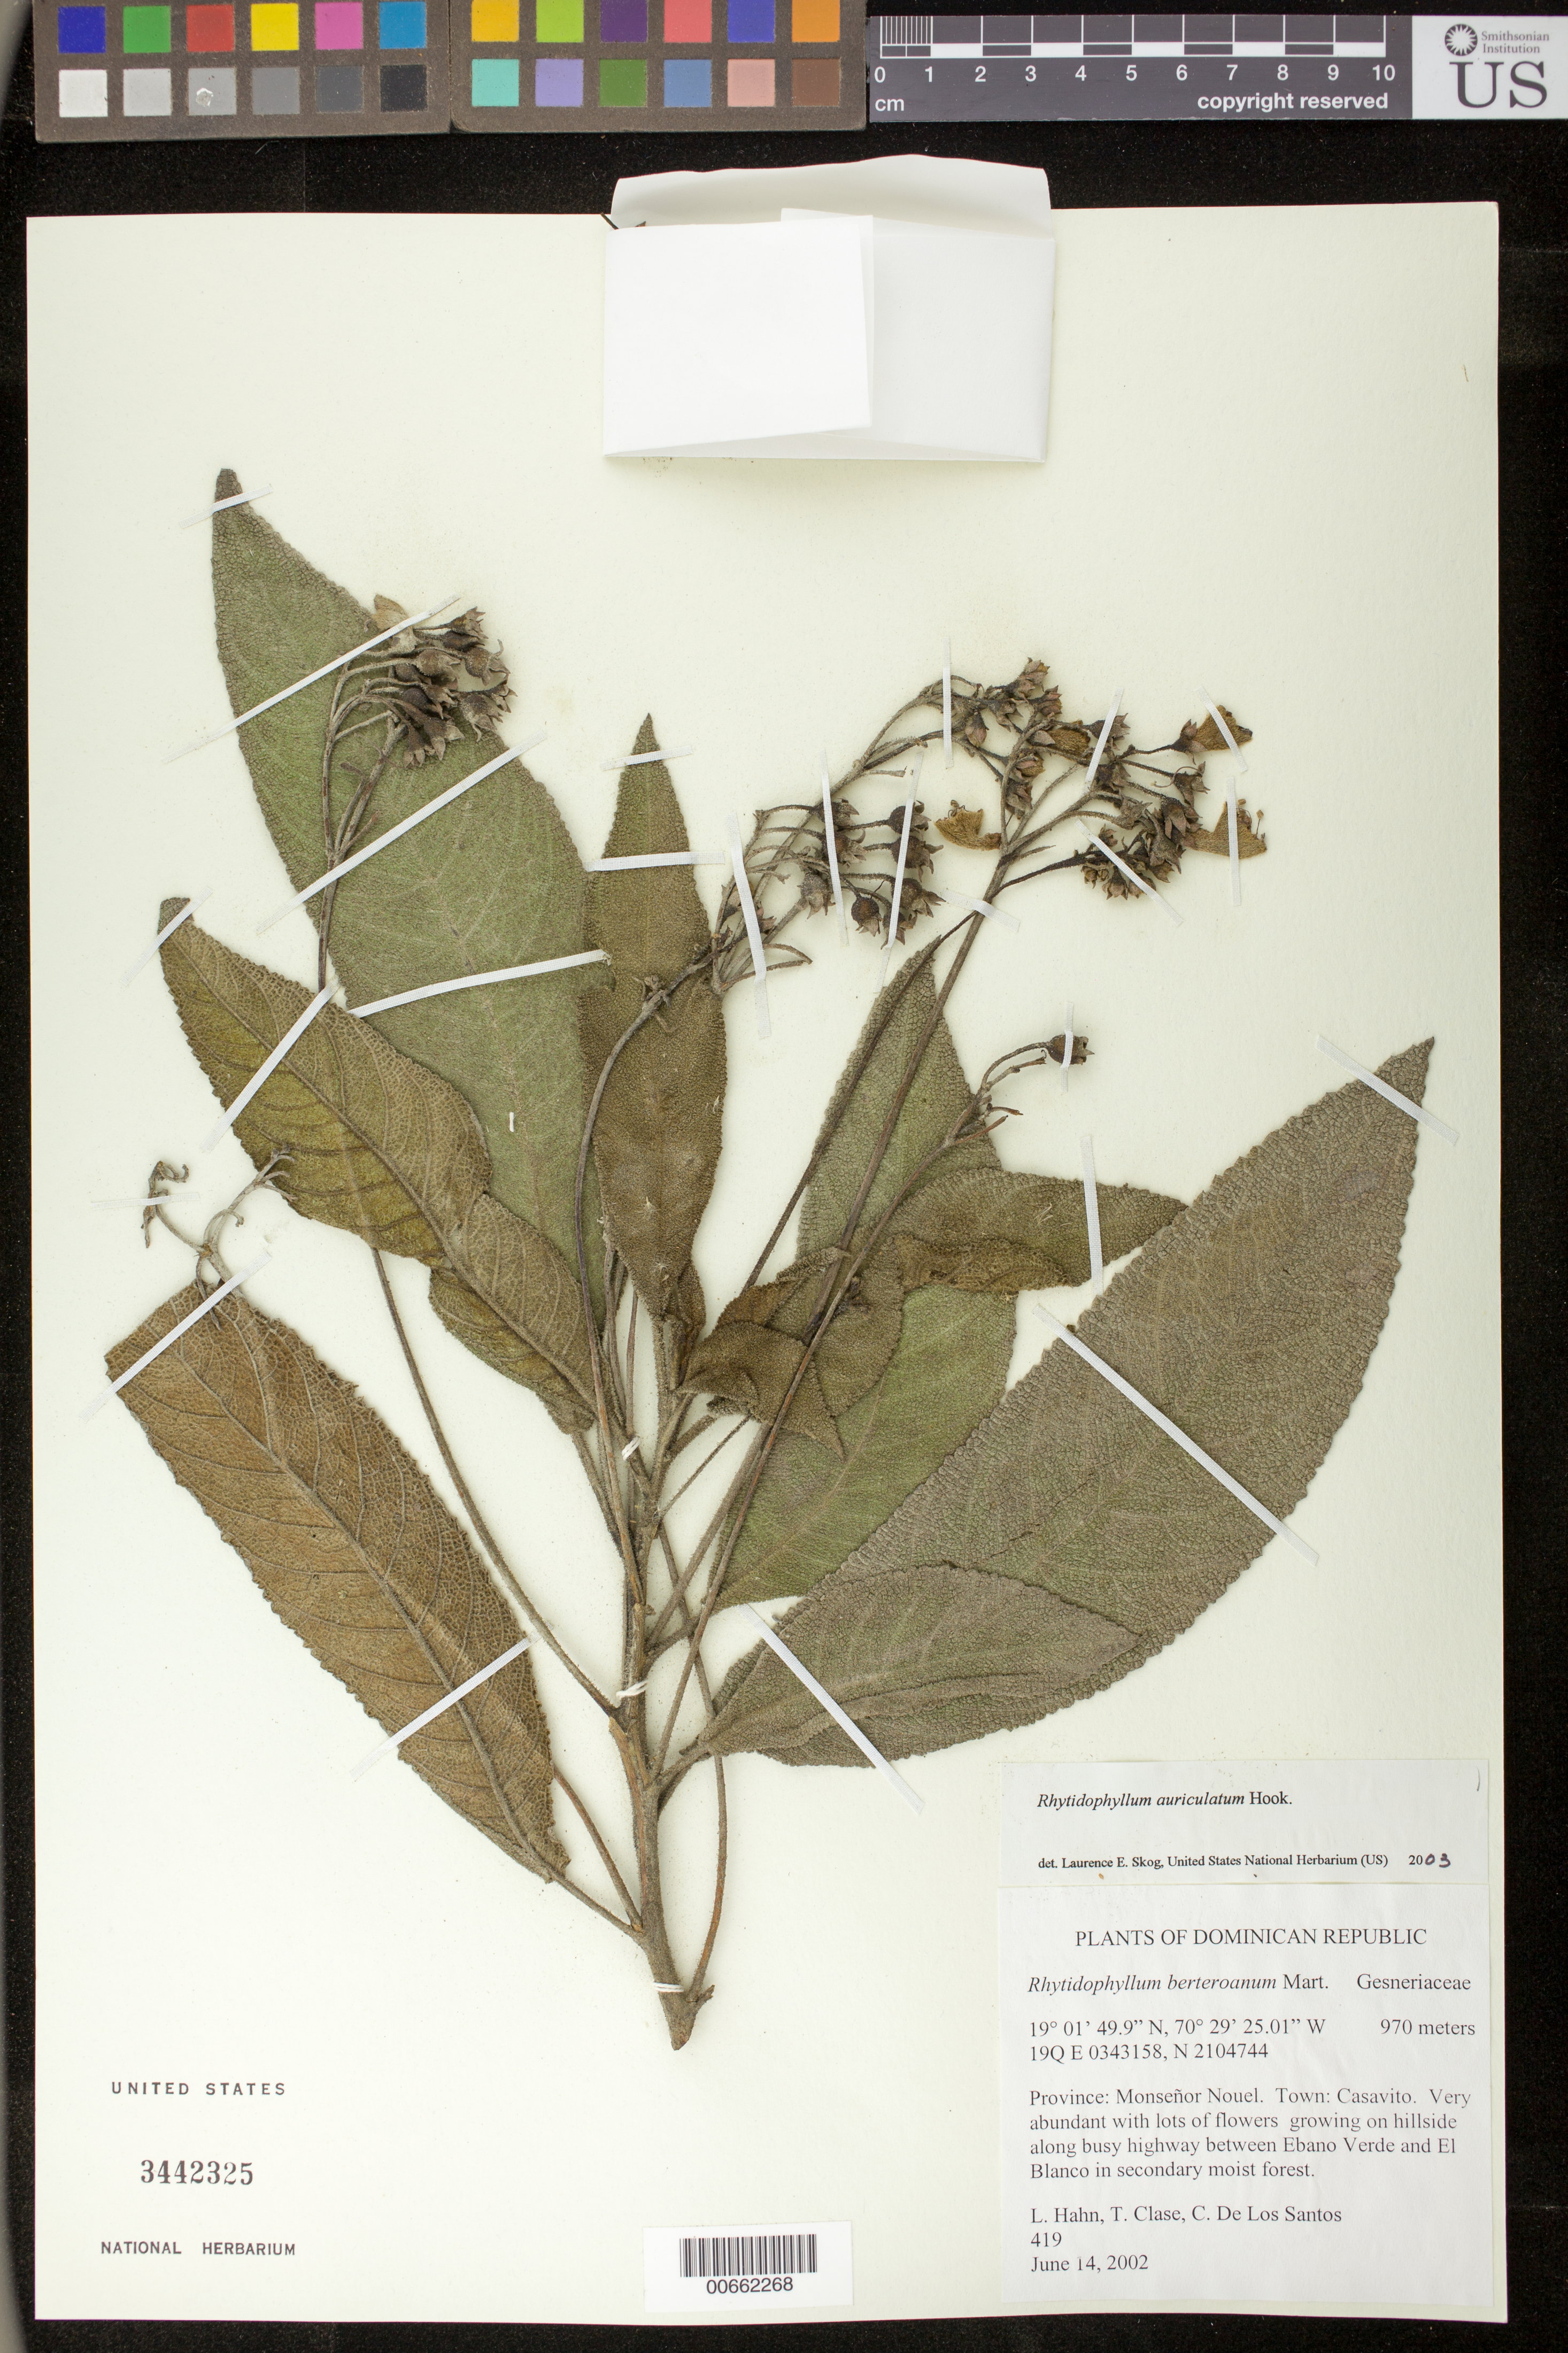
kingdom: Plantae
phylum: Tracheophyta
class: Magnoliopsida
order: Lamiales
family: Gesneriaceae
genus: Rhytidophyllum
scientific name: Rhytidophyllum auriculatum var. angustatum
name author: Urb.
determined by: Skog, Laurence E.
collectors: L. Hahn, T. Clase & C. De Los Santos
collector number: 419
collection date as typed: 14 Jun 2002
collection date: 2002-06-14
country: Dominican Republic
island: Hispaniola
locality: Province: Monseñor Nouel. Town: Casavito; on hillside along busy highway between Ebano Verde and El Blanco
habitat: On hillside in secondary moist forest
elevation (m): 970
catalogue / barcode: US 3442325